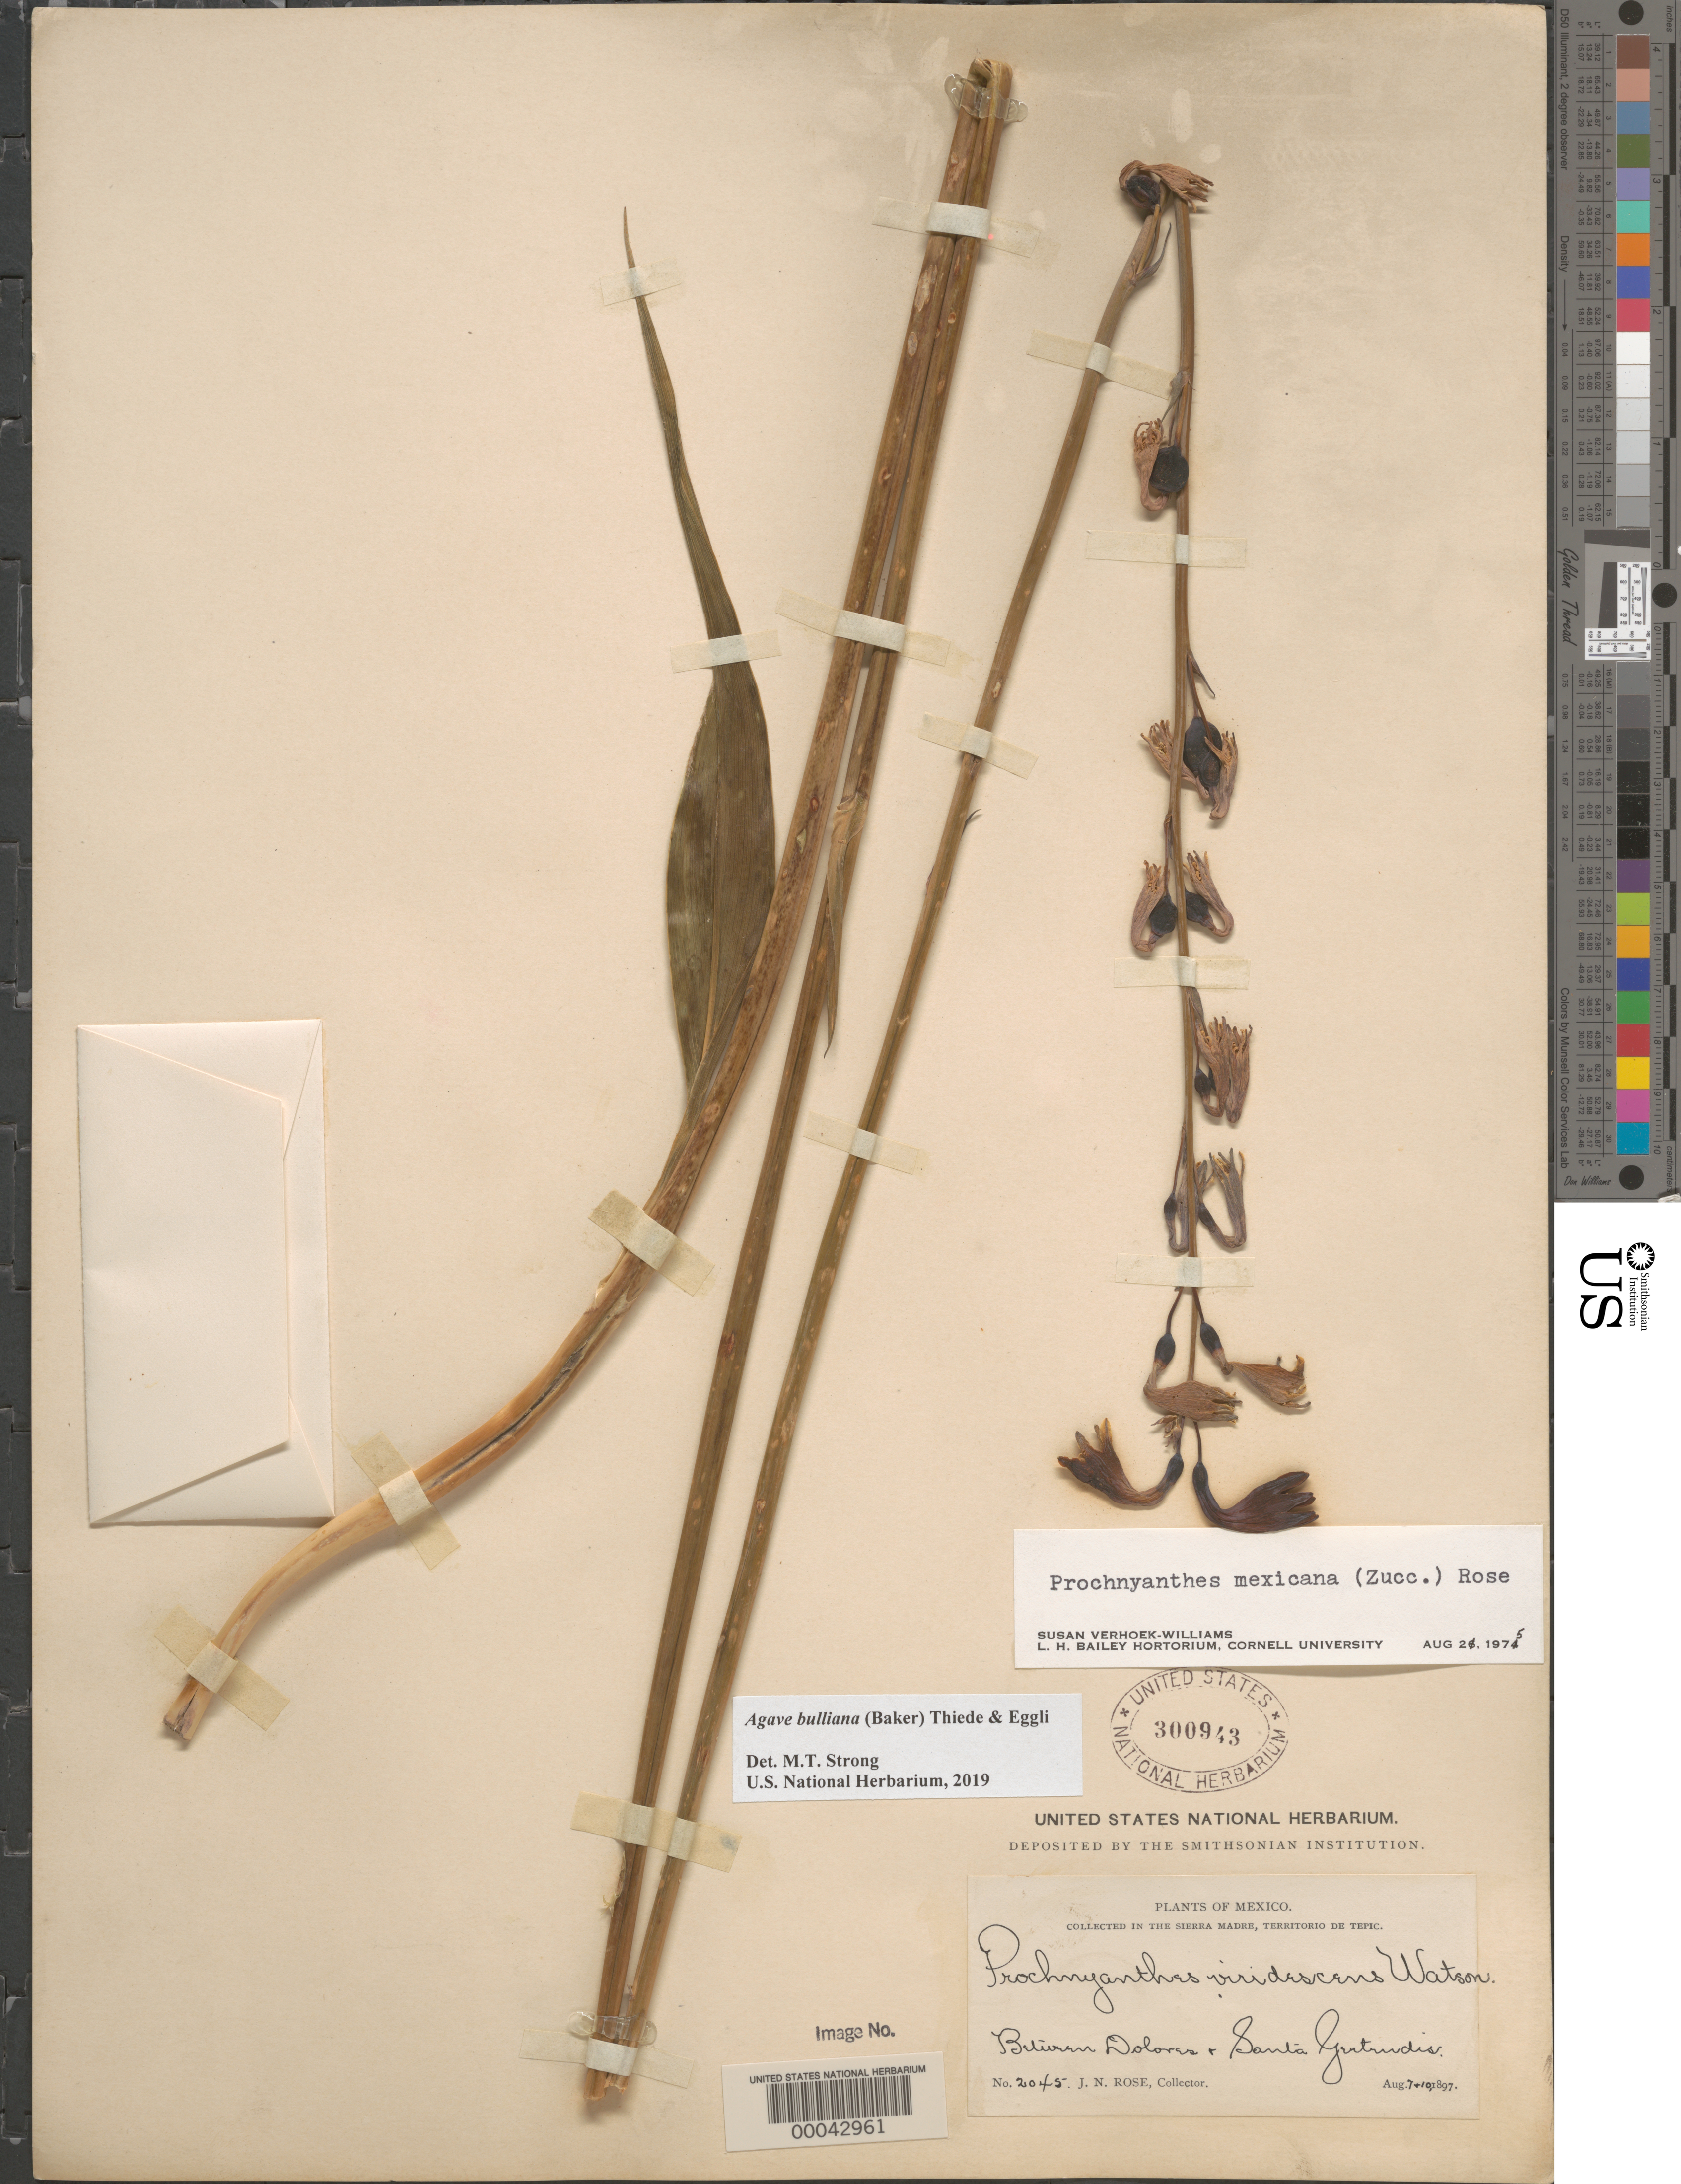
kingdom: Plantae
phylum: Tracheophyta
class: Liliopsida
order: Asparagales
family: Asparagaceae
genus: Agave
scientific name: Agave bulliana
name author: (Baker) Thiede & Eggli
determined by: Strong, Mark T., (BOT), Smithsonian Institution - National Museum of Natural History (UNITED STATES)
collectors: J. N. Rose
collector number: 2045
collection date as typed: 07 Aug 1897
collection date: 1897-08-07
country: Mexico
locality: Sierra Madre, Tepic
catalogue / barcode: US 300943